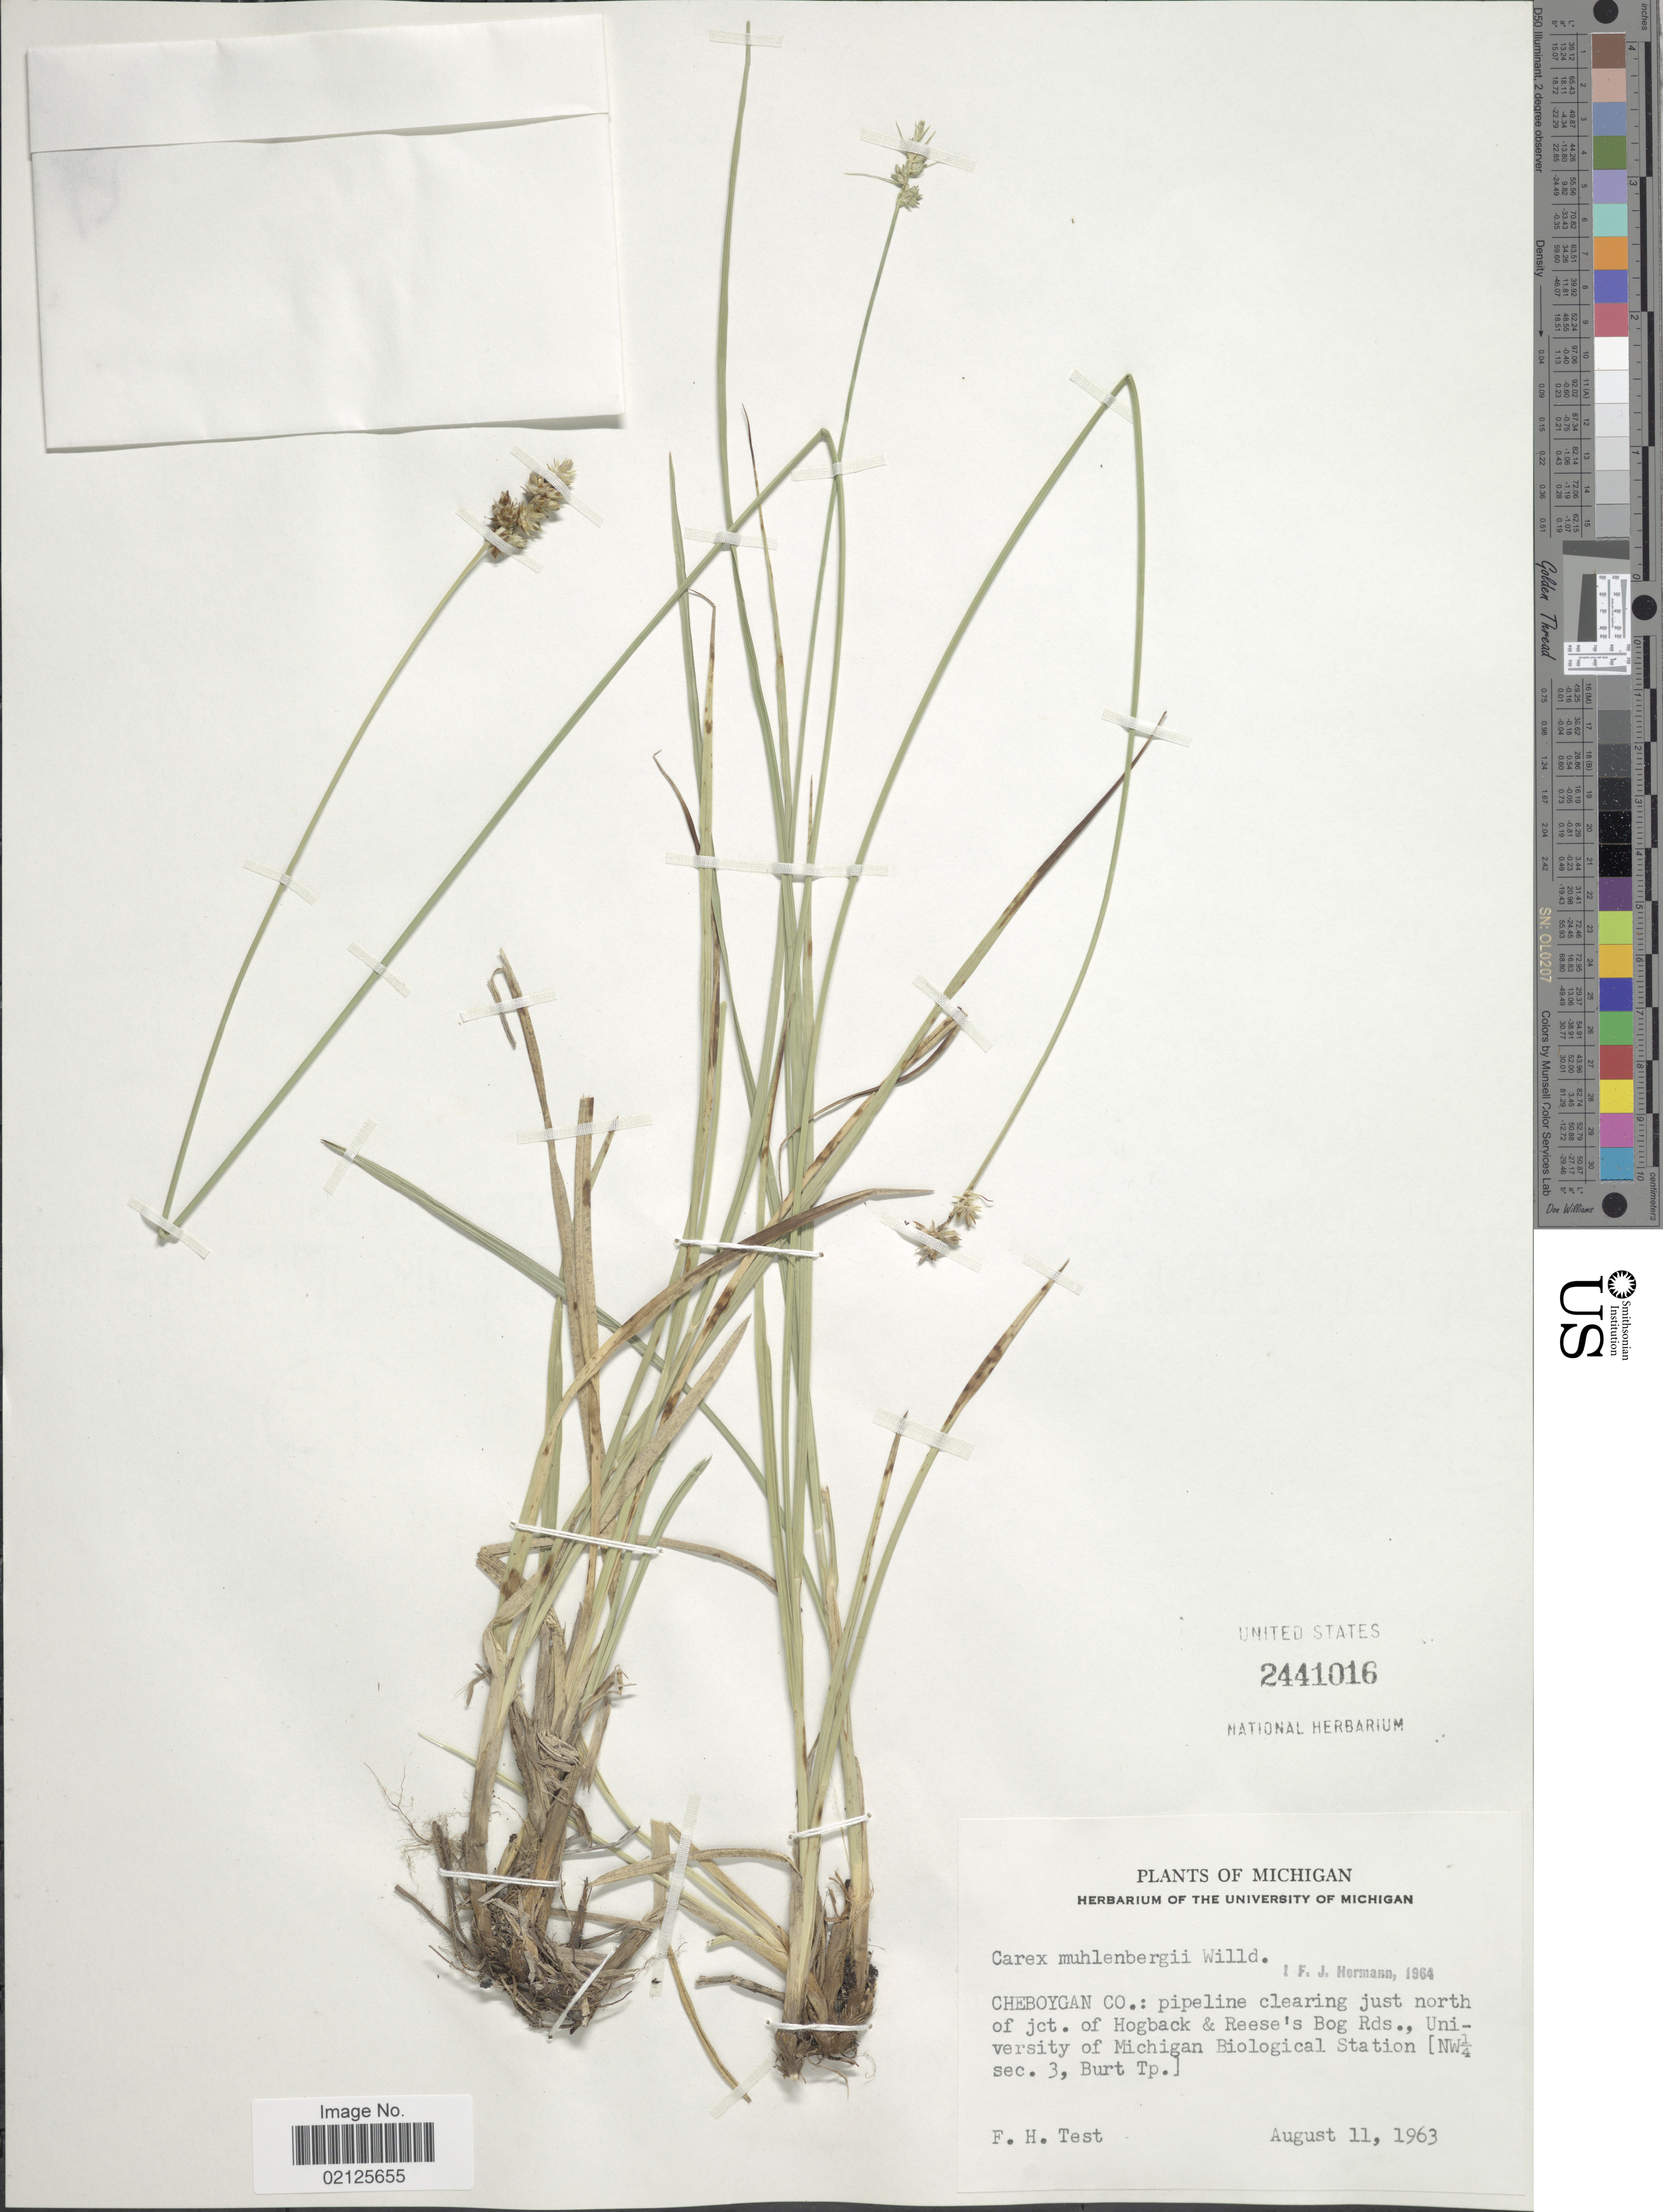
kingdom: Plantae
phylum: Tracheophyta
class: Liliopsida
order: Poales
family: Cyperaceae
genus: Carex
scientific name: Carex muehlenbergii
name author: Willd.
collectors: F. Test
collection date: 1963-08-11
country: United States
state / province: Michigan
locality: Cheboygan Co: pipeline clearing just north of jct of Hogback & Reese's Bog Rds., University of Michigan Biological Station [NW¼ sec. 3, Burt Tp.]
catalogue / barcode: US 2441016